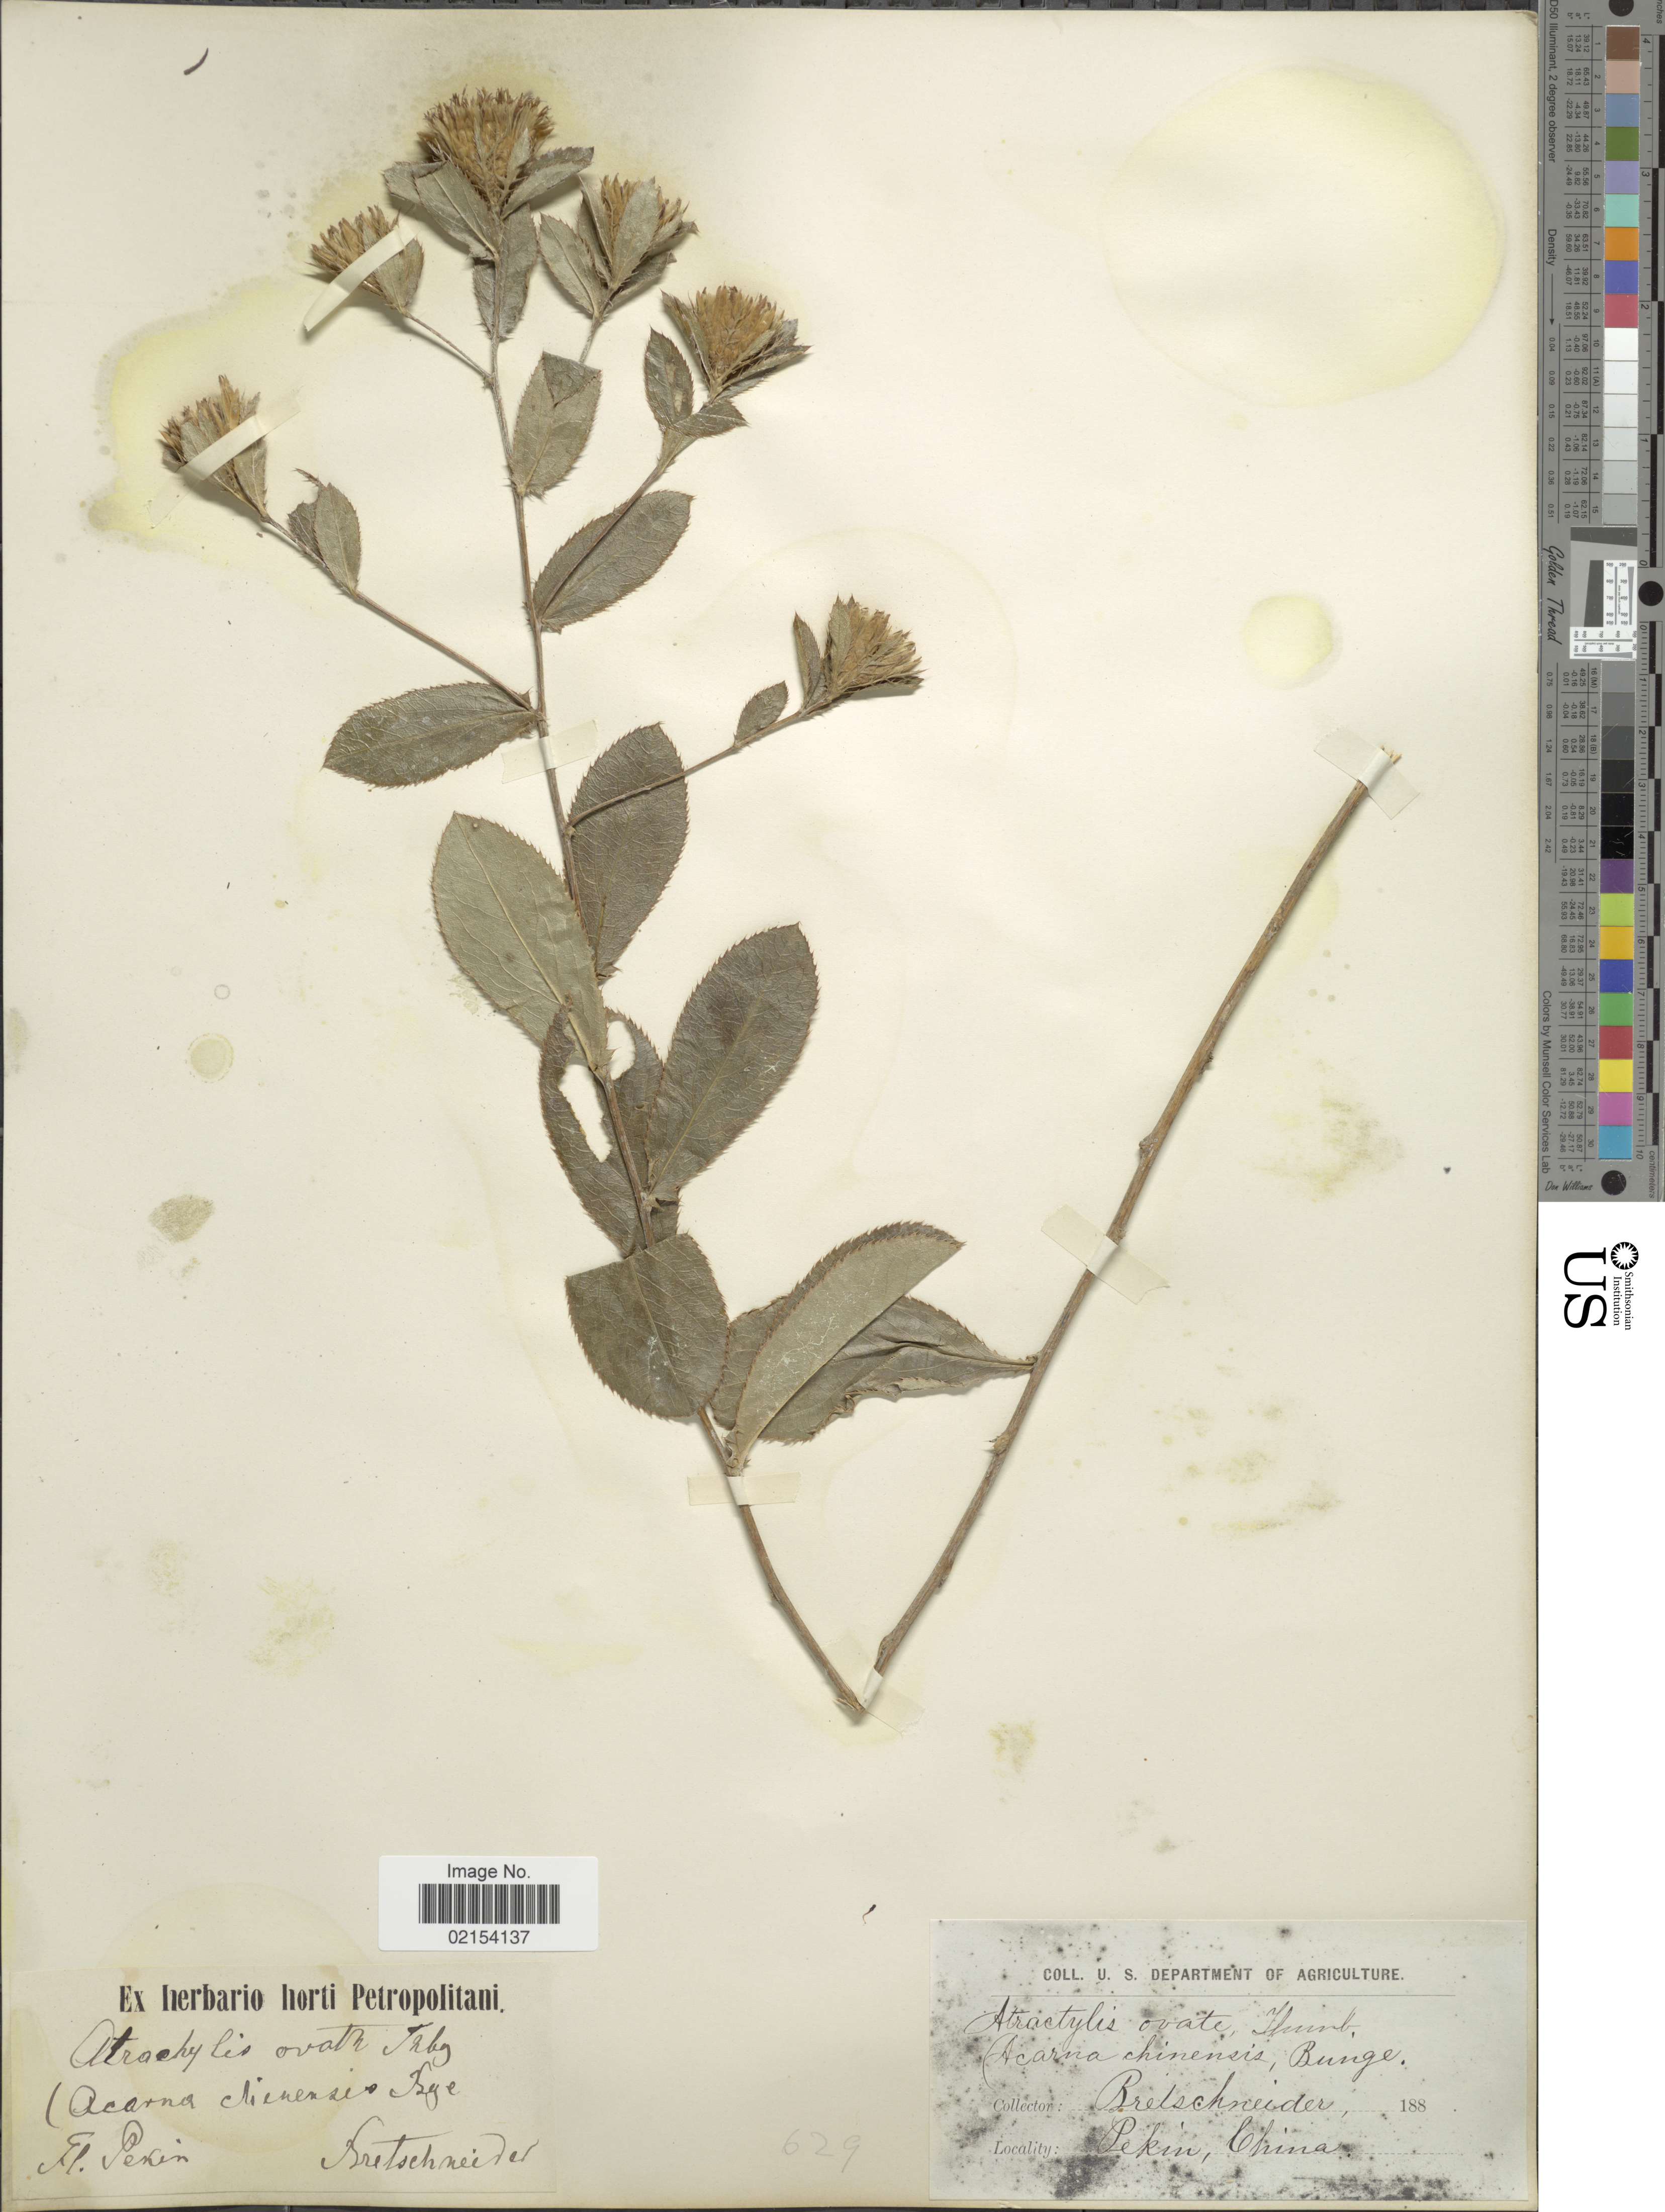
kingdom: Plantae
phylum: Tracheophyta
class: Magnoliopsida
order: Asterales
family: Asteraceae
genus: Atractylodes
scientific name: Atractylodes ovata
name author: (Thunb.) DC.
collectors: Bretschneider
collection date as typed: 188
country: China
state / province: Beijing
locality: Pekin